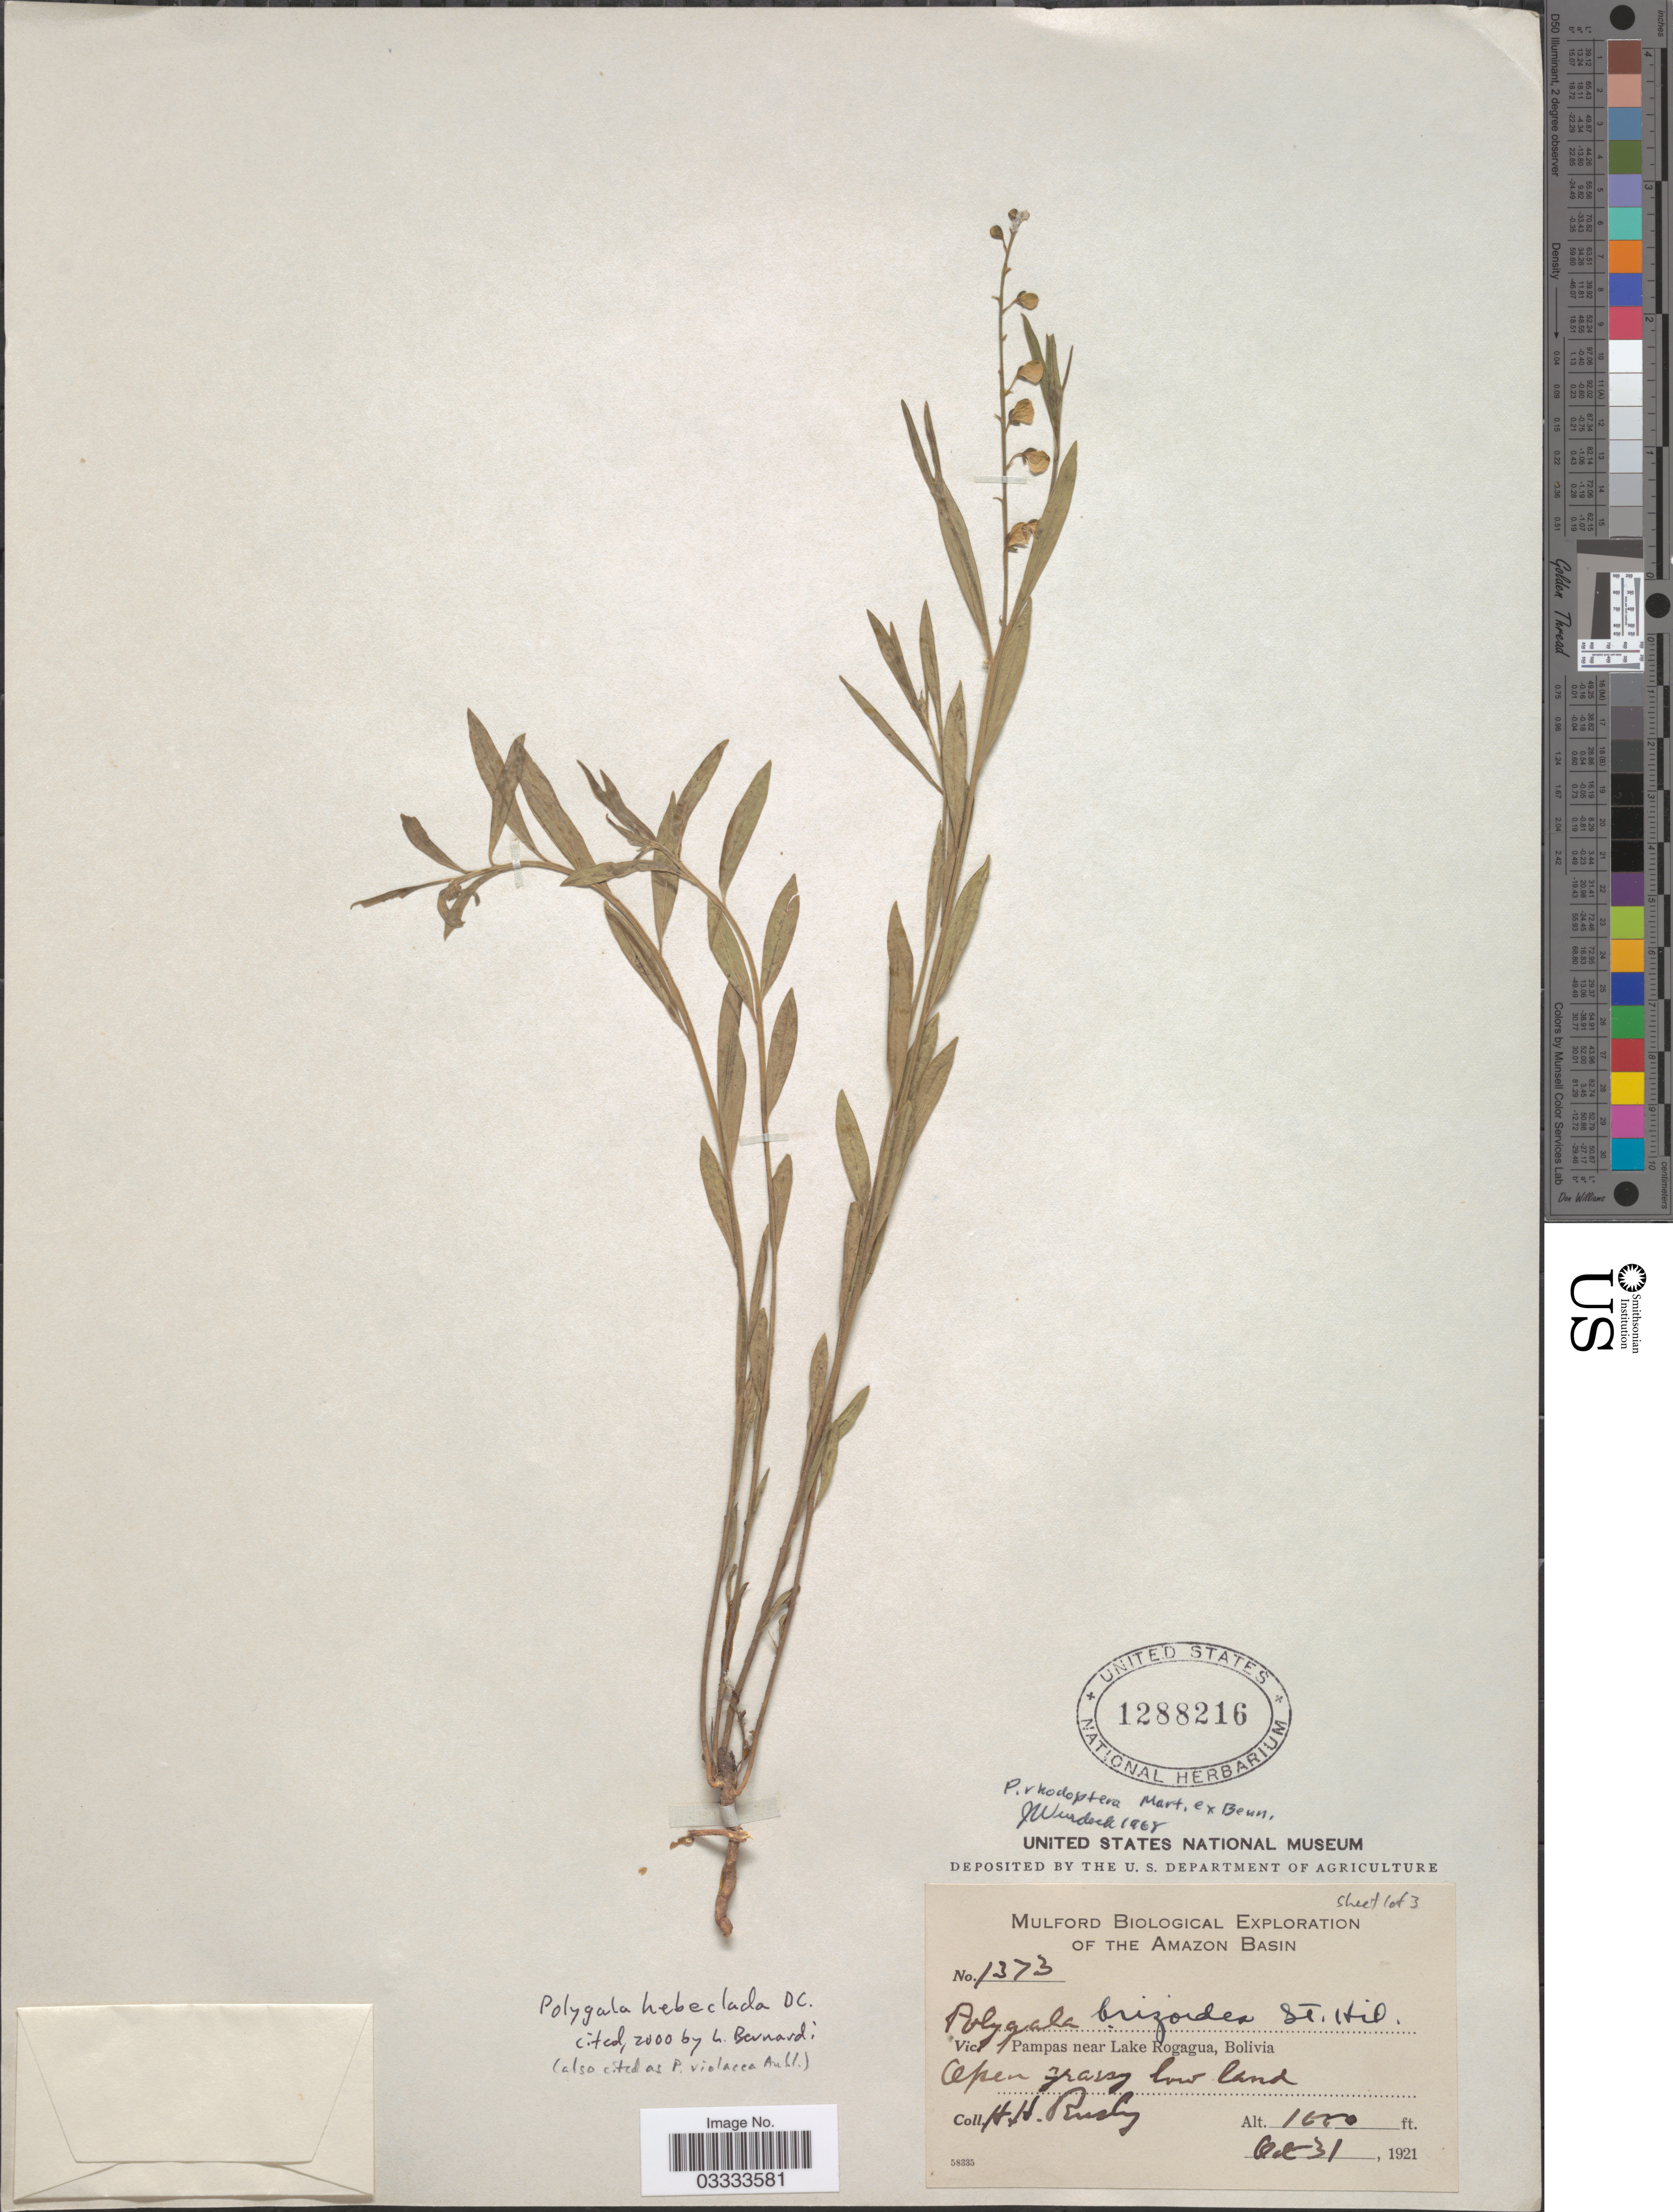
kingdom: Plantae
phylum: Tracheophyta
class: Magnoliopsida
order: Fabales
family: Polygalaceae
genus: Asemeia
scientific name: Asemeia hebeclada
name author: (DC.) J.F.B. Pastore & J.R. Abbott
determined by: Strong, Mark T., (BOT), Smithsonian Institution - National Museum of Natural History (UNITED STATES)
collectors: H. H. Rusby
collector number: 1373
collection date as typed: Oct. 31, 1921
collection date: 1921-10-31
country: Bolivia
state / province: Beni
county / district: José Ballivián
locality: Pampas near Lake Rogagua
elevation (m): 305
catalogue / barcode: US 1288216